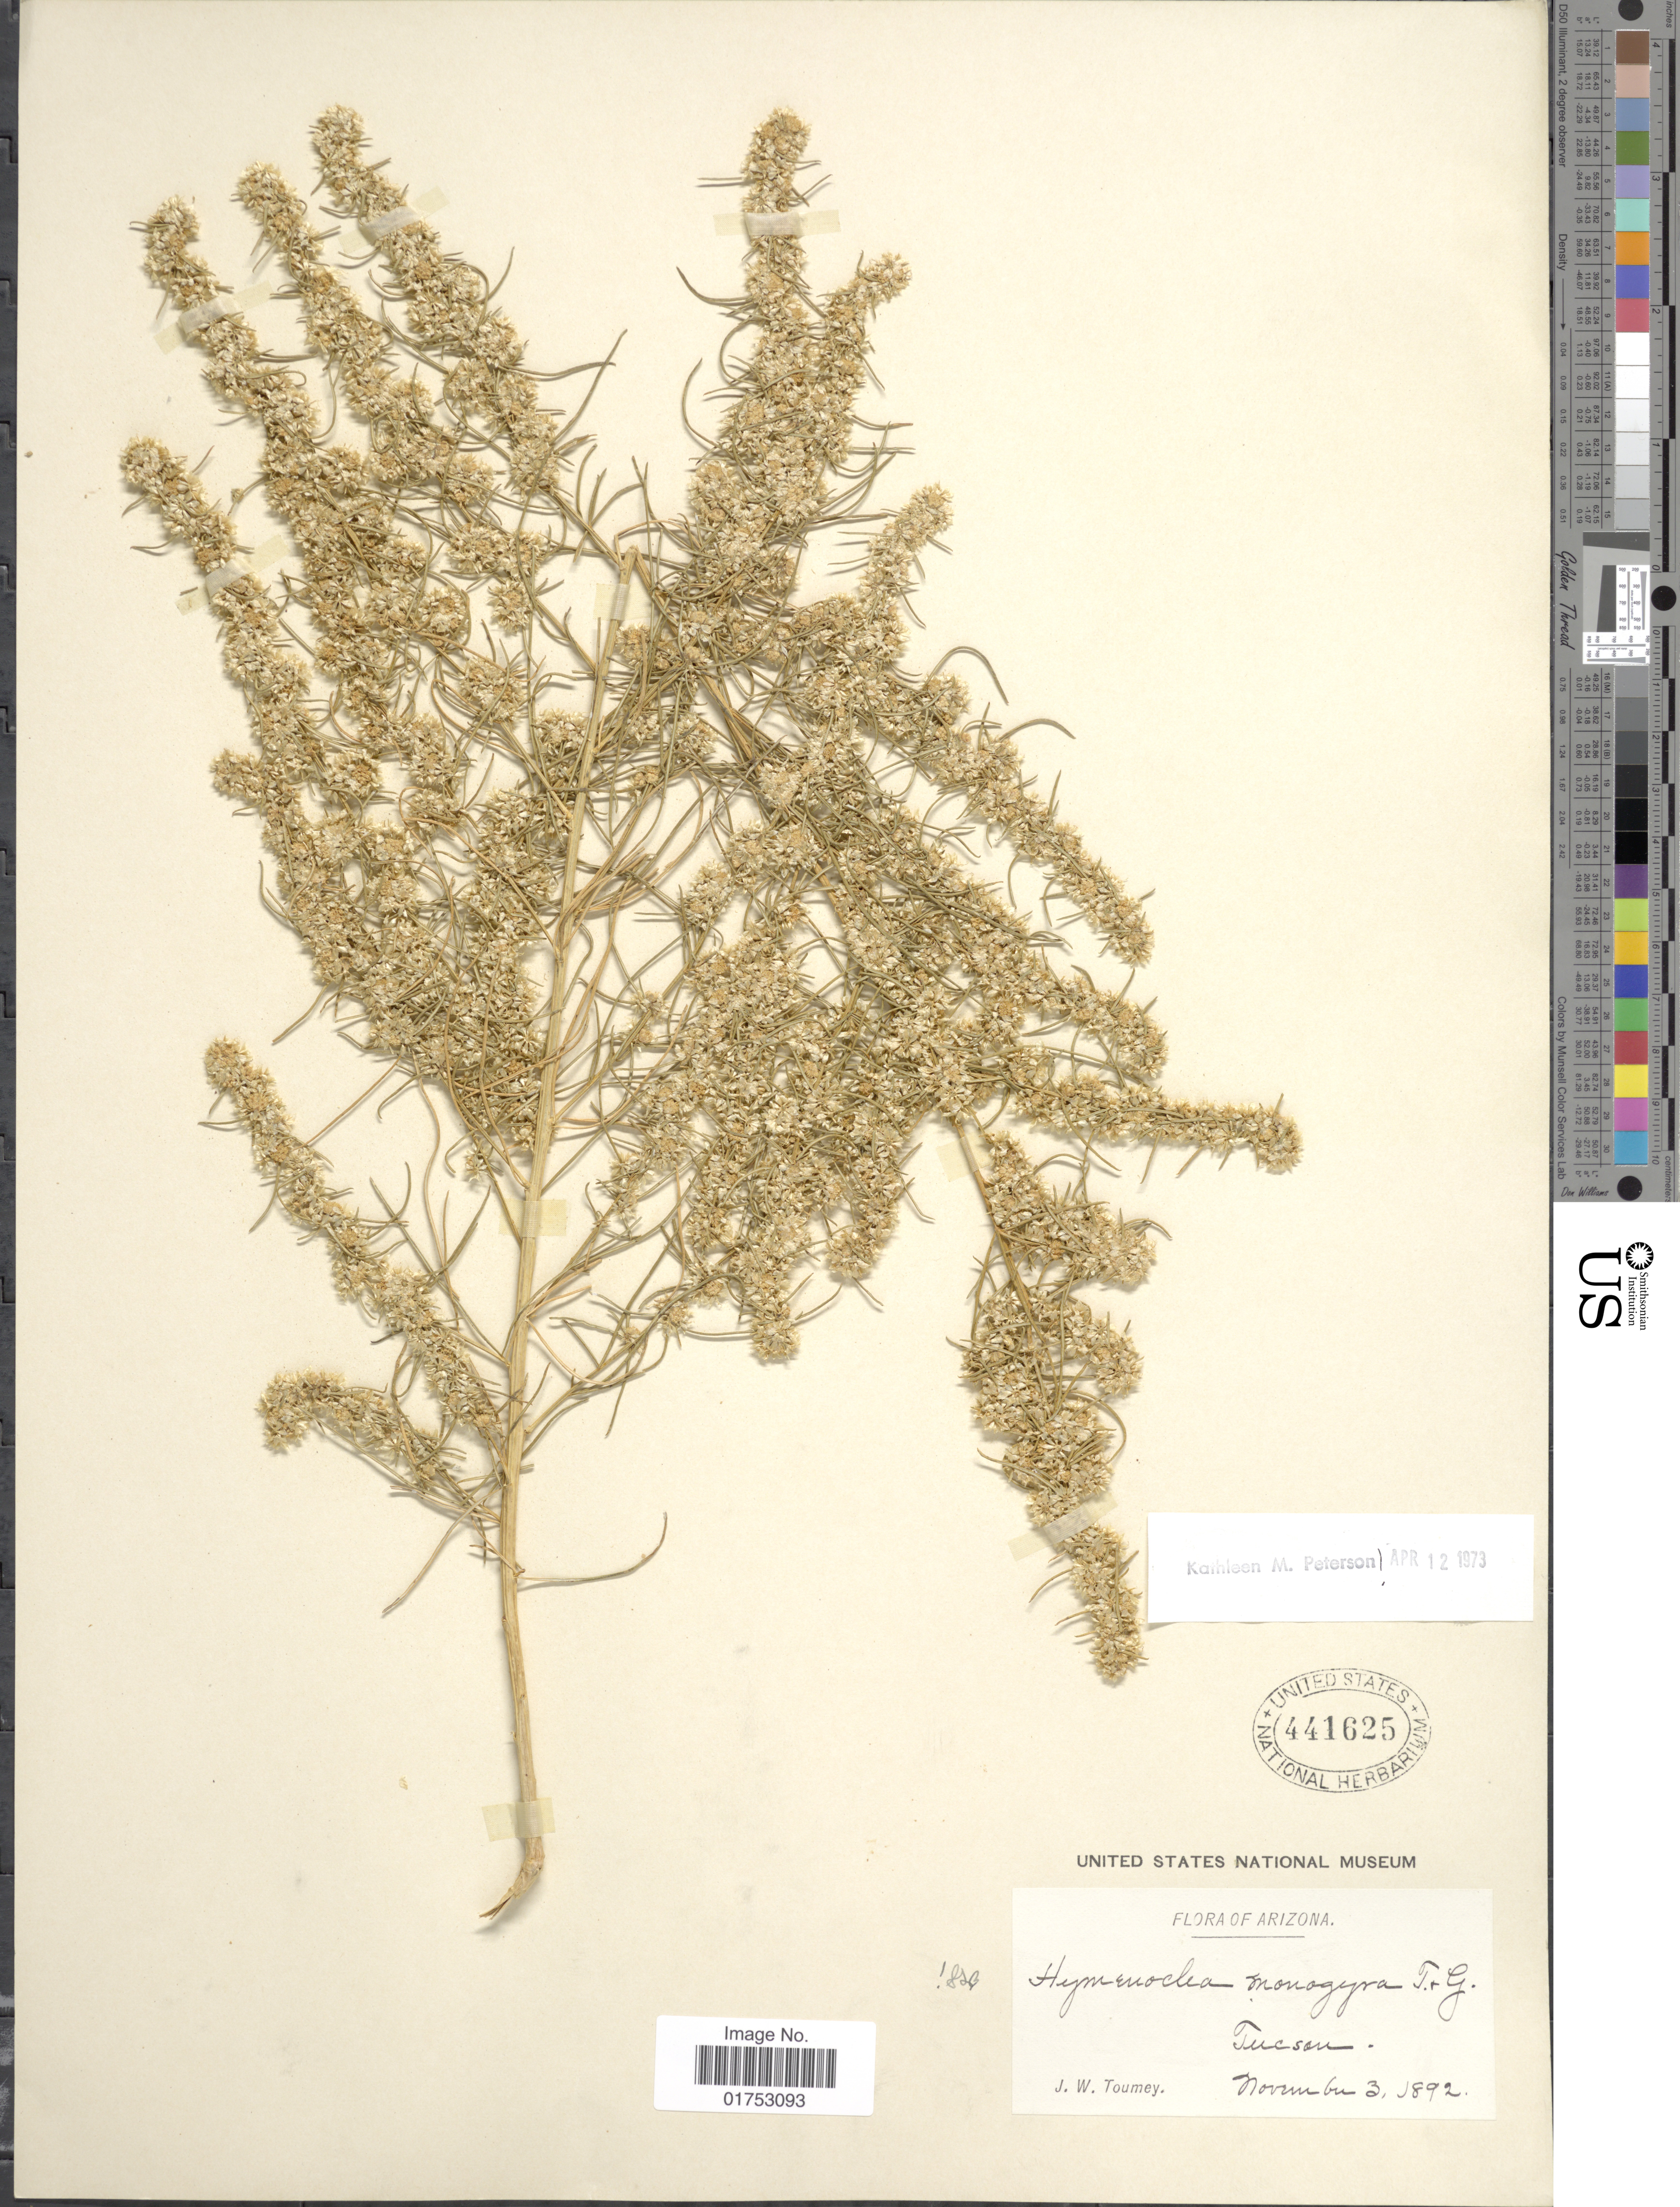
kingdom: Plantae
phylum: Tracheophyta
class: Magnoliopsida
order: Asterales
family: Asteraceae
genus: Hymenoclea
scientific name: Hymenoclea monogyra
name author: Torr. & A. Gray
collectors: J. W. Toumey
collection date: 1892-11-03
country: United States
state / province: Arizona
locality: Tucson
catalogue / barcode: US 441625